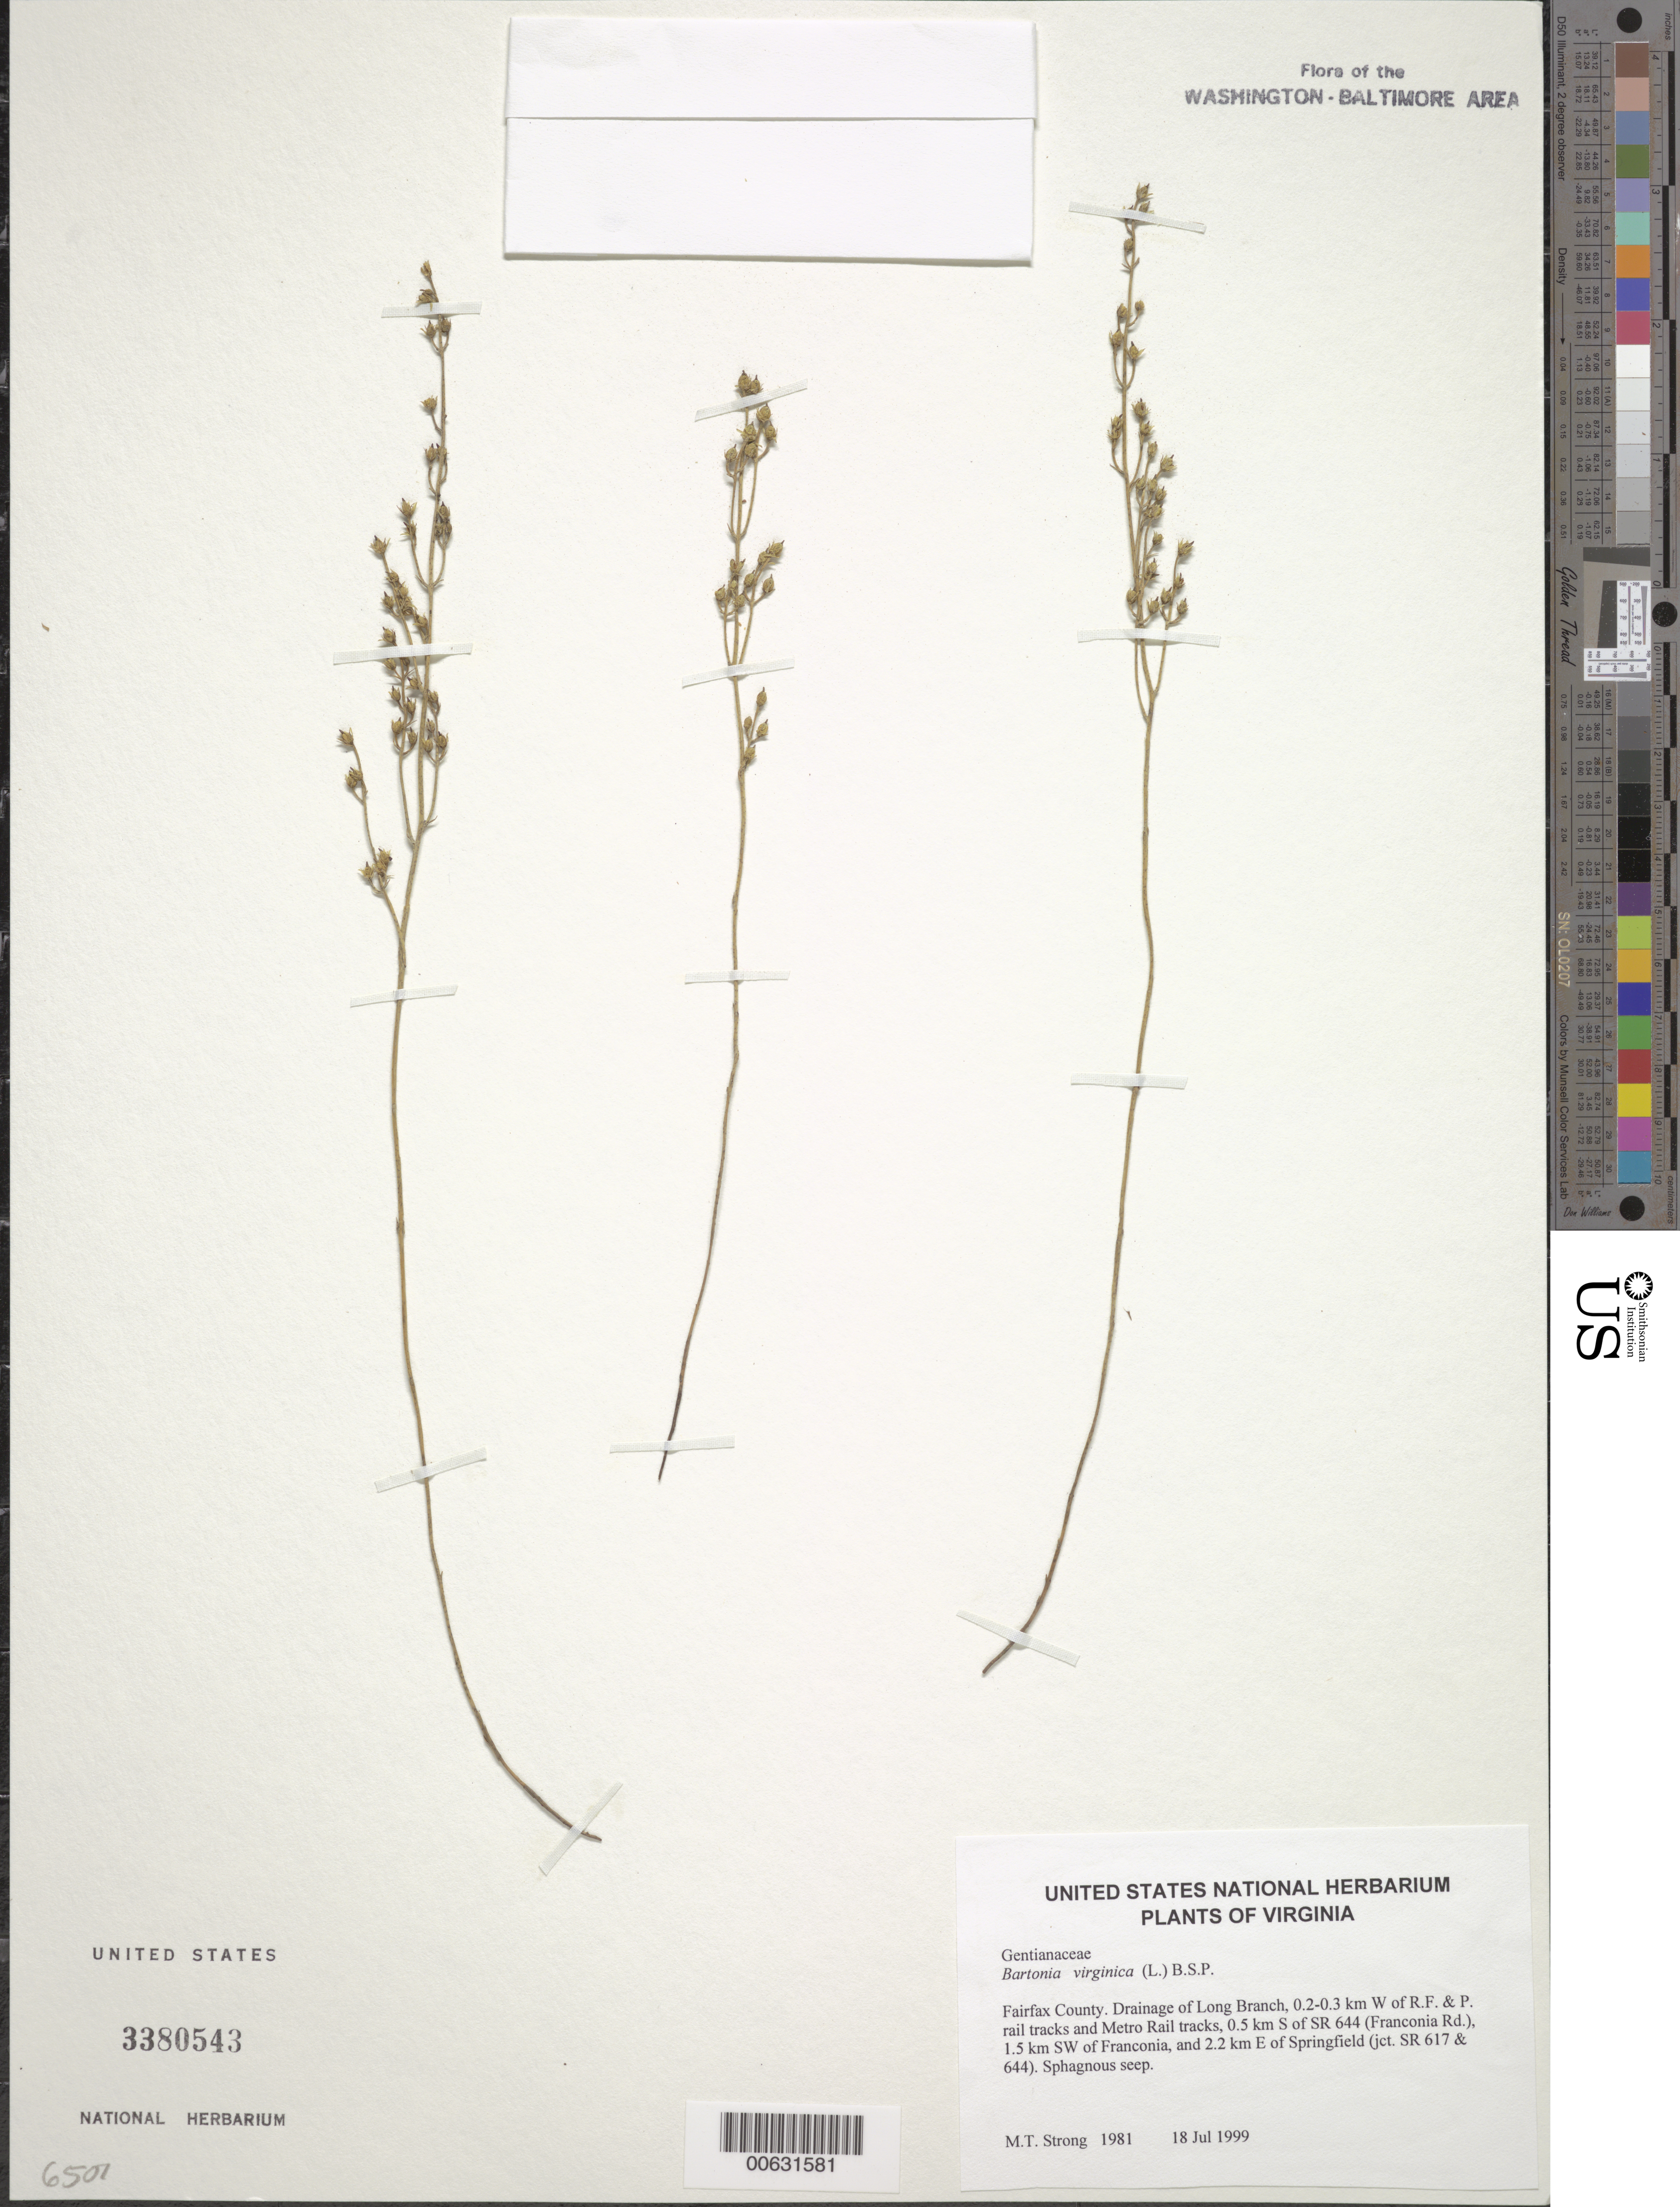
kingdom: Plantae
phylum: Tracheophyta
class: Magnoliopsida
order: Gentianales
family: Gentianaceae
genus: Bartonia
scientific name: Bartonia virginica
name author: (L.) Britton, Stearns & Poggenb.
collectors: M. T. Strong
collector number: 1981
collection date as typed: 18 Jul 1999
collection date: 1999-07-18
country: United States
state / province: Virginia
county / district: Fairfax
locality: Drainage of Long Branch, 0.2-0.3 km W of R.F. & P. rail tracks and Metro Rail tracks, 0.5 km S of SR 644 (Franconia Rd.), 1.5 km SW of Franconia, and 2.2 km E of Springfield (jct. SR 617 & 644).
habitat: Sphagnous seep.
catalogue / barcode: US 3380543